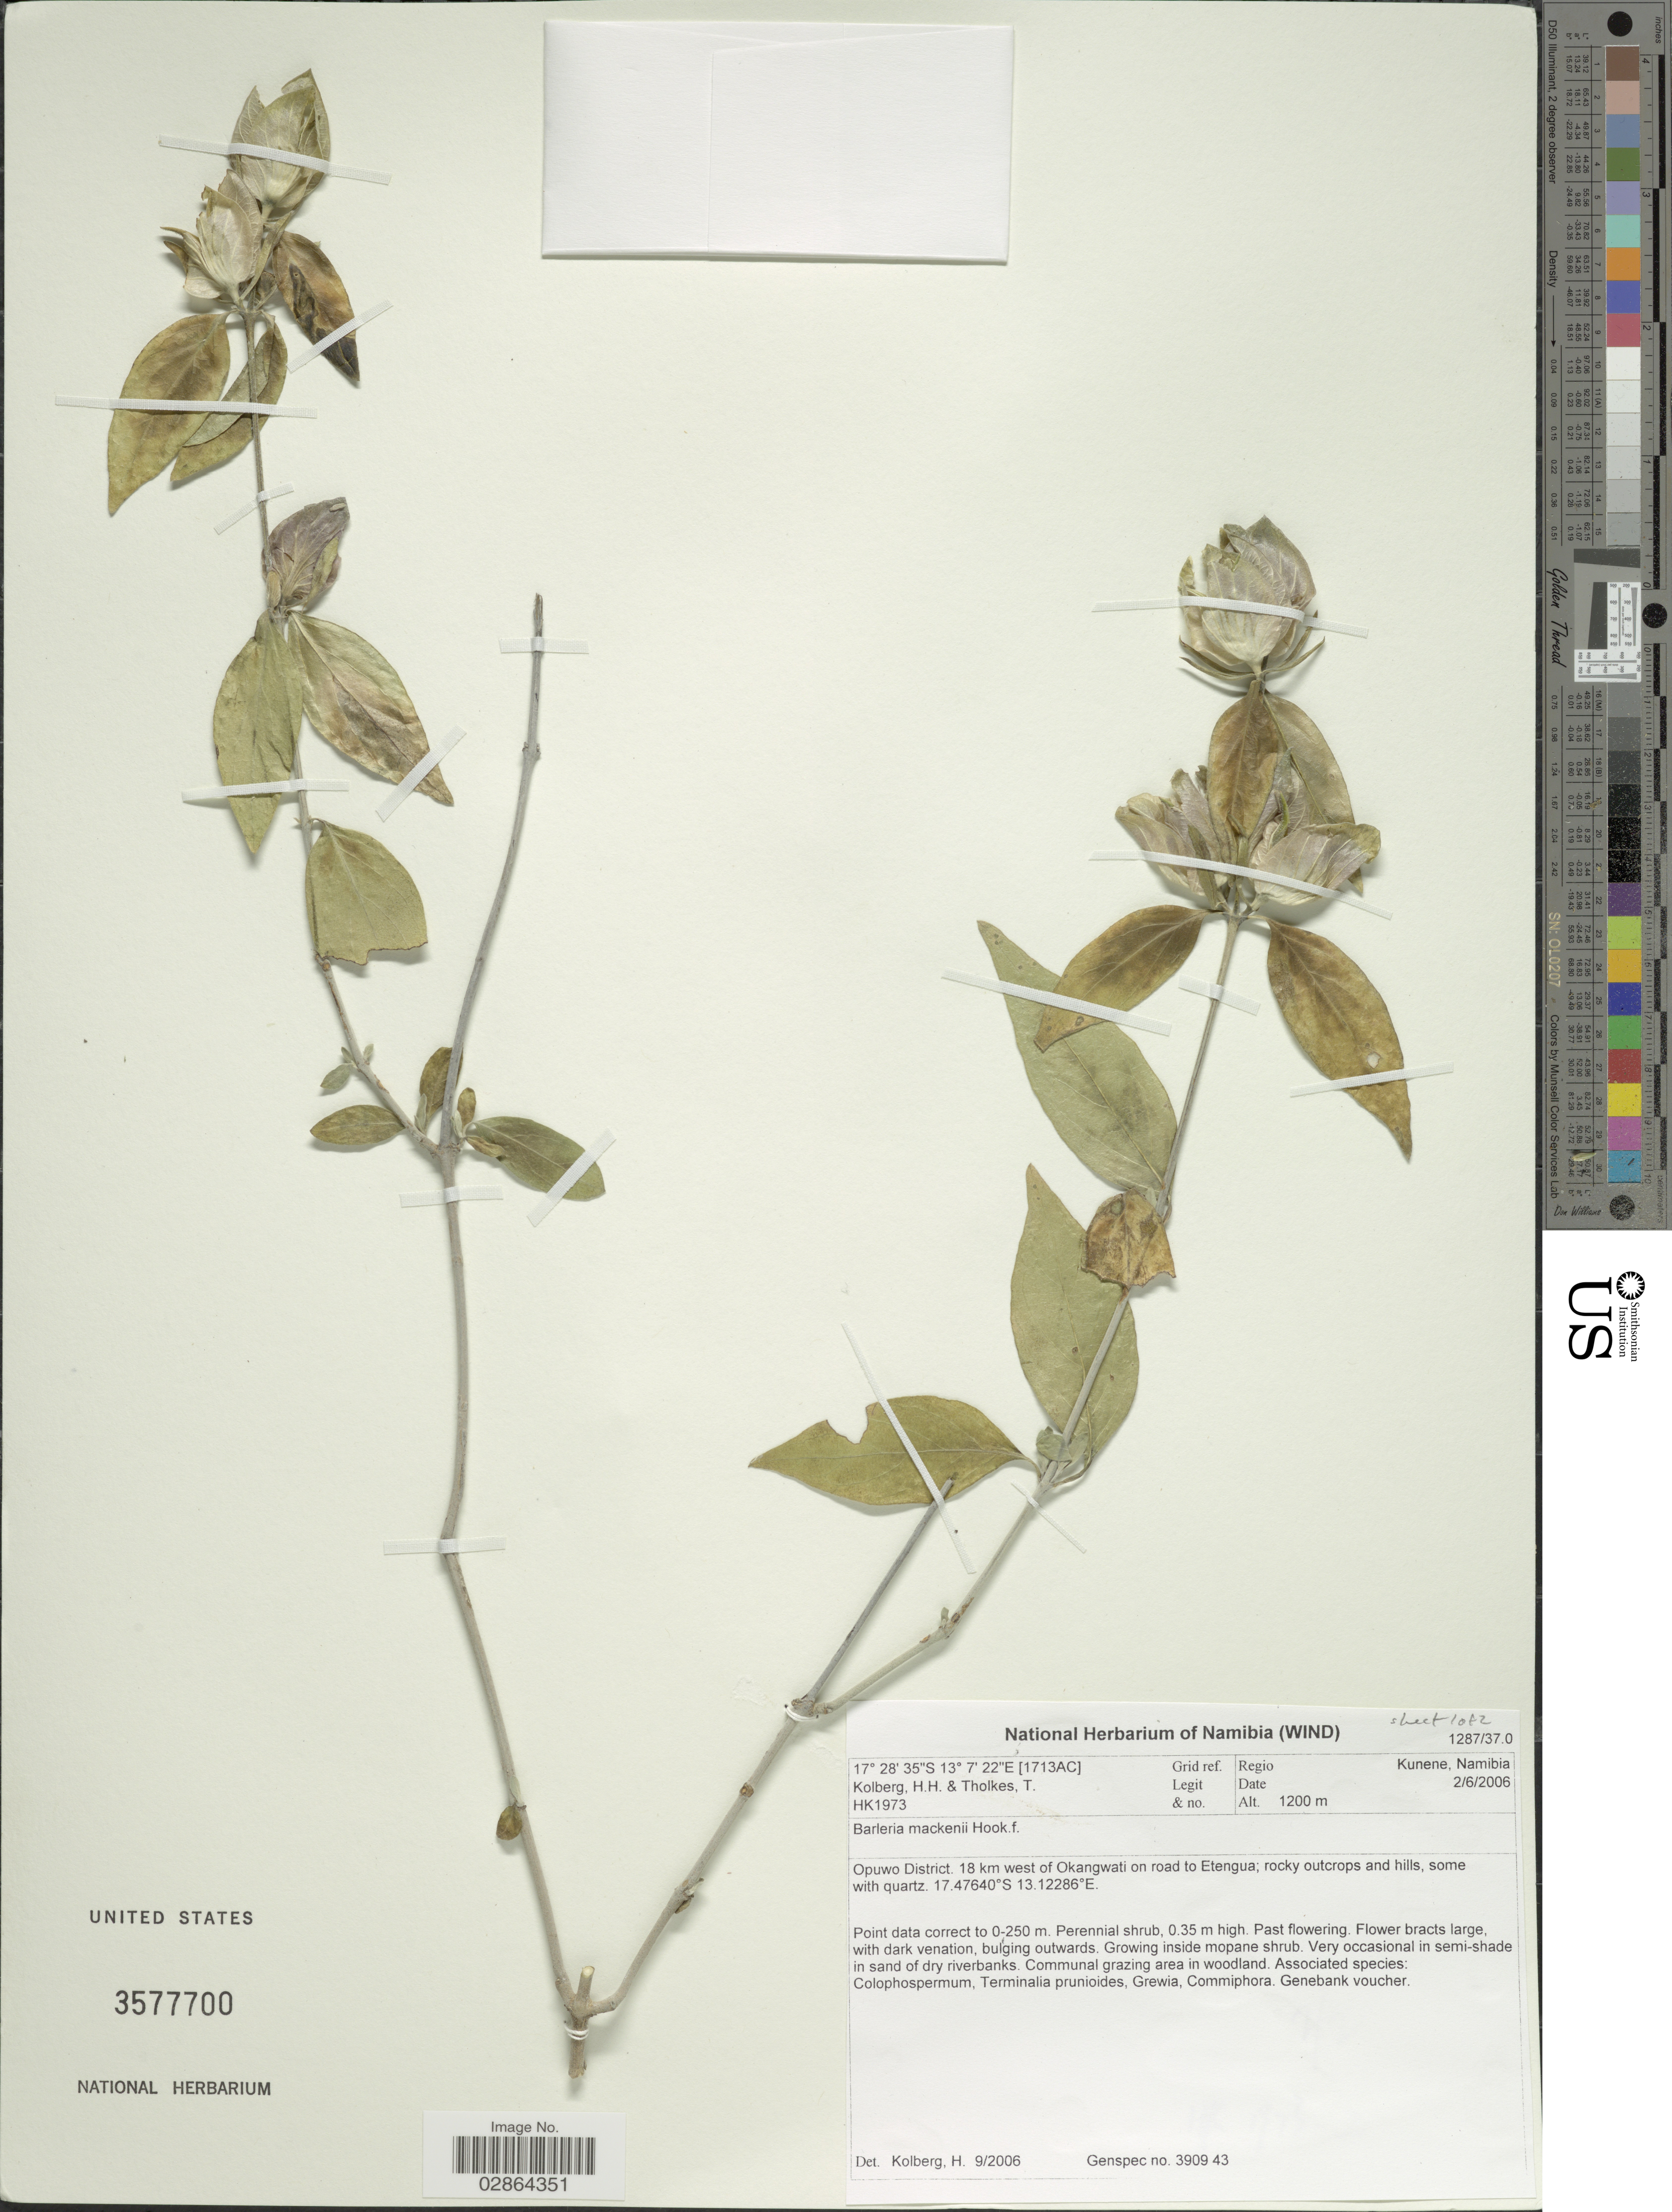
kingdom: Plantae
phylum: Tracheophyta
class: Magnoliopsida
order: Lamiales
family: Acanthaceae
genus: Barleria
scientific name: Barleria mackenii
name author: Hook. f.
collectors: H. H. Kolberg & T. Tholkes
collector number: HK1973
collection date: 2006-06-02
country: Namibia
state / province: Kunene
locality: Regio Kunene, Namibia. Grid ref. (1713AC). Opuwo District. 18 km west of OKangwati on road to Etengua.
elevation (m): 1200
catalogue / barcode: US 3577700